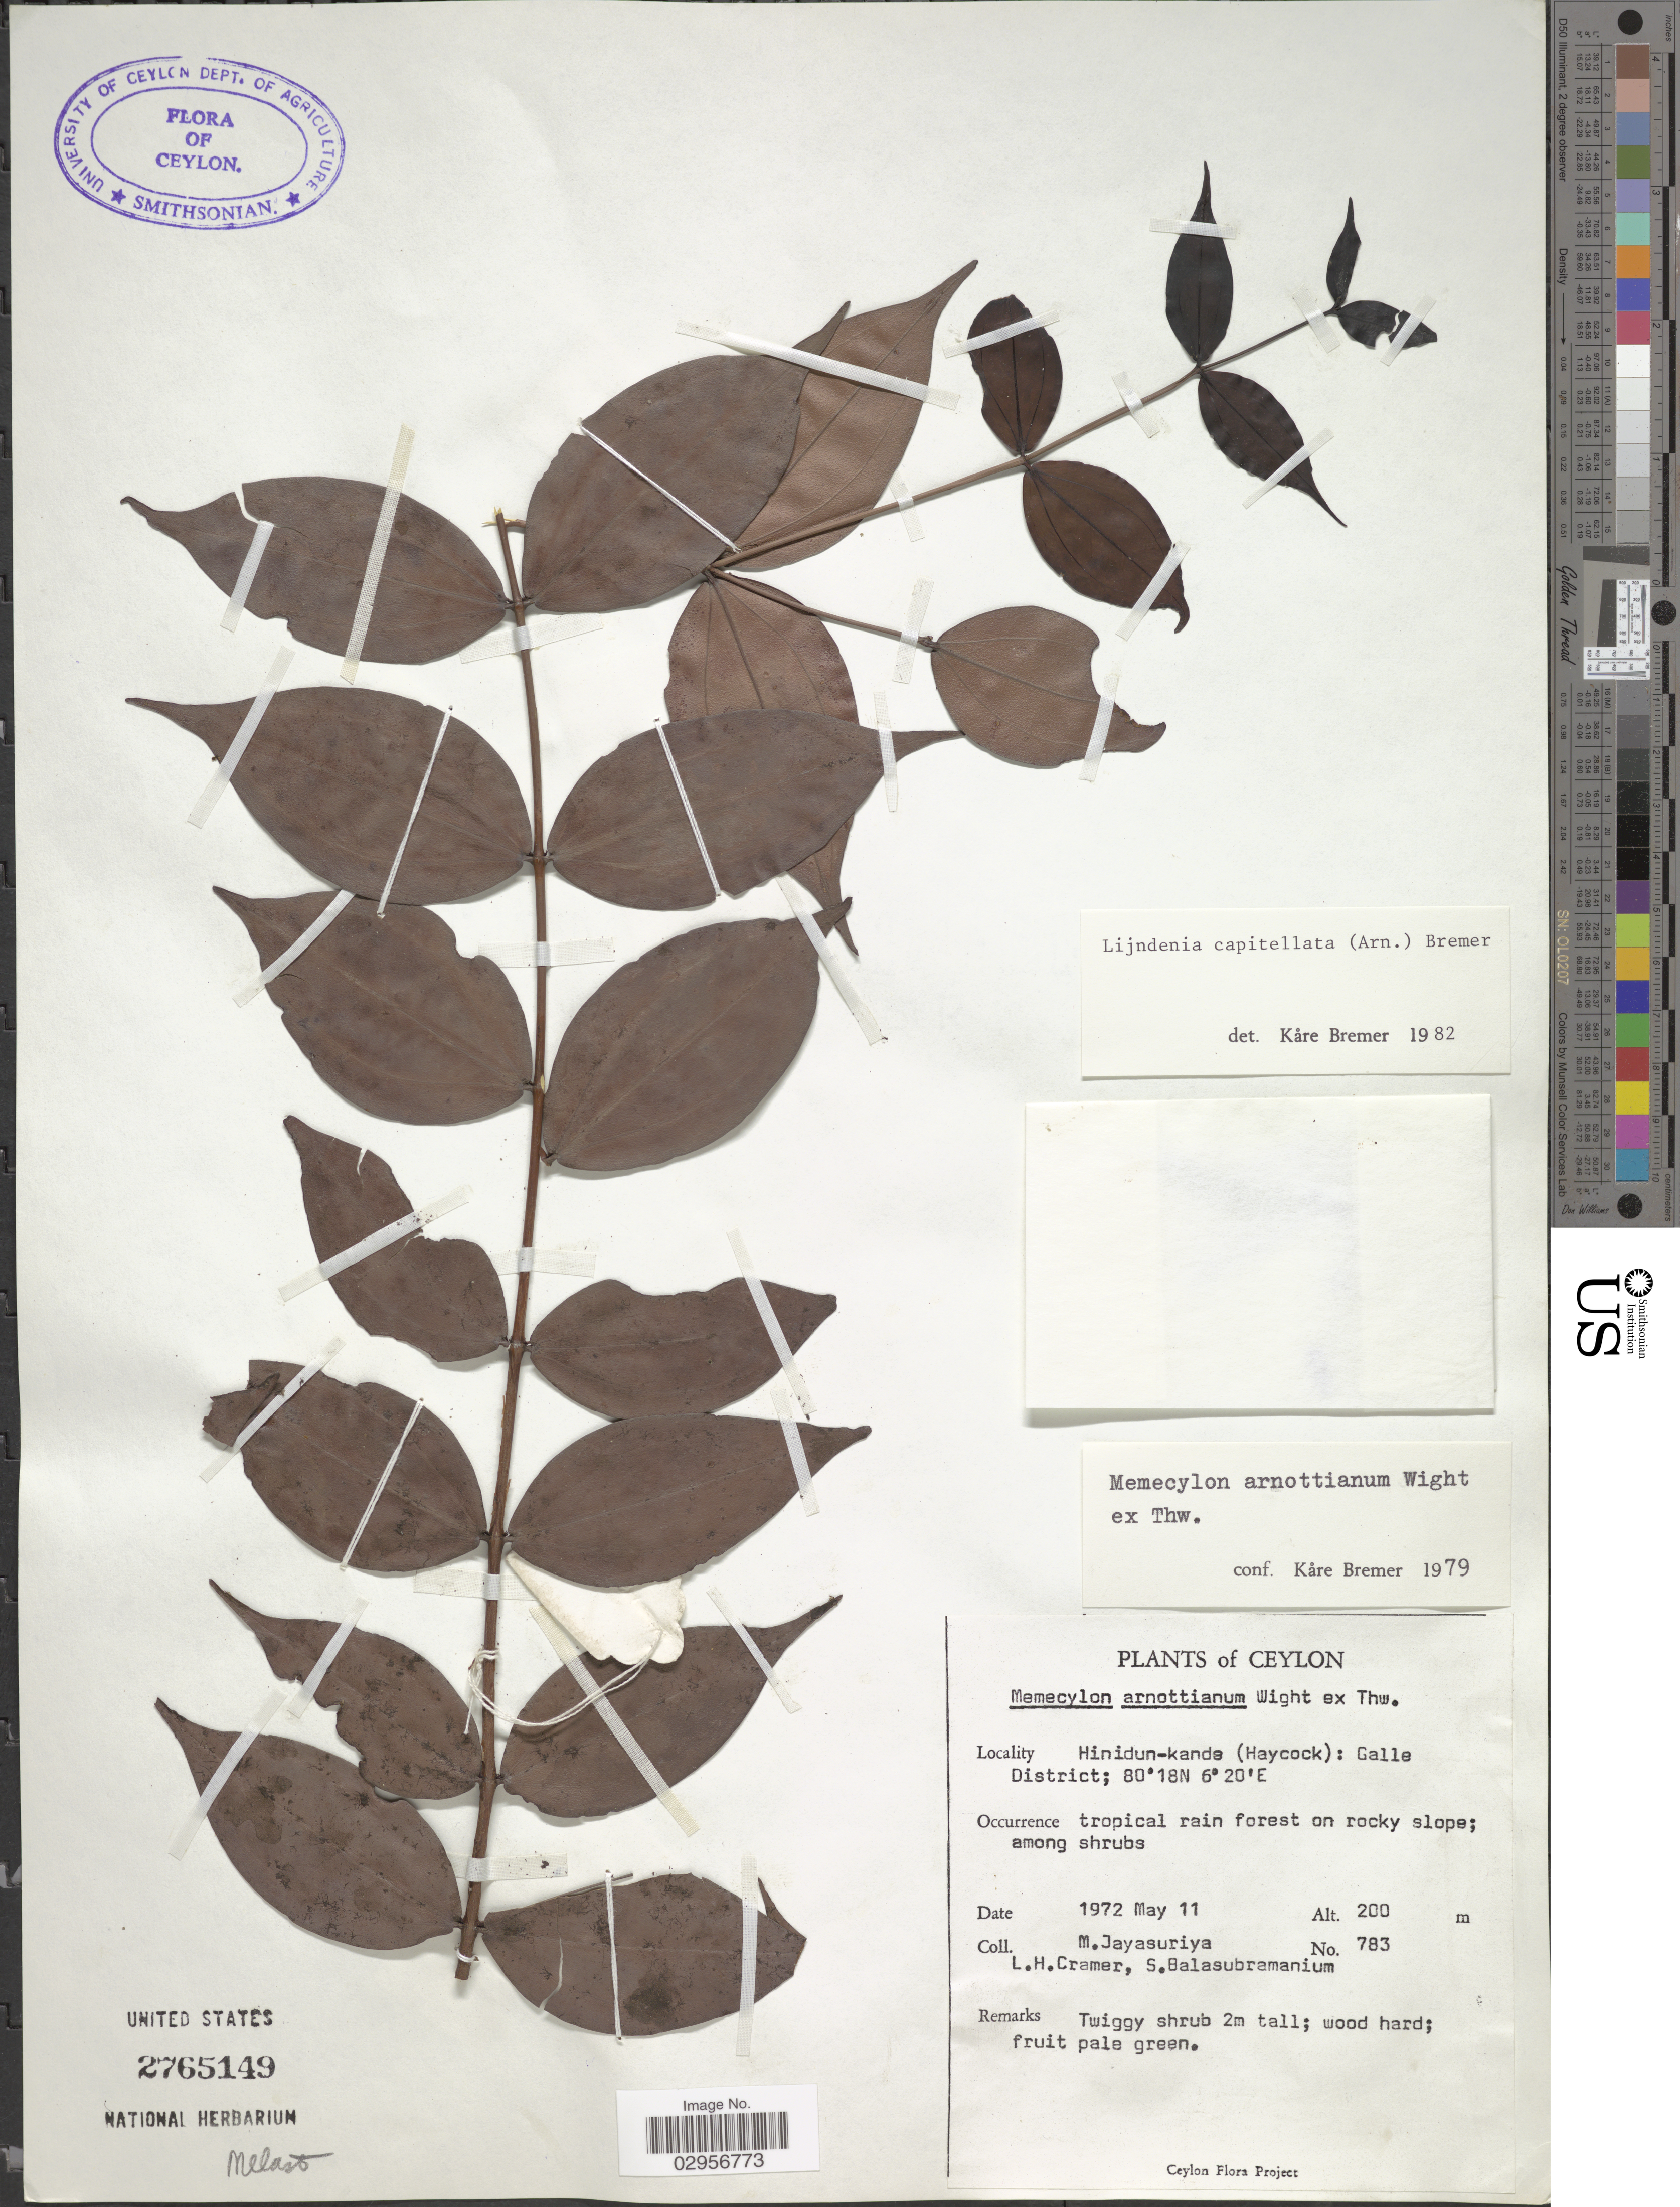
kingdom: Plantae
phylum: Tracheophyta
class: Magnoliopsida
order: Myrtales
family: Melastomataceae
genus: Lijndenia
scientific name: Lijndenia capitellata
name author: K. Bremer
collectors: M. Jayasuriya, L. H. Cramer & S. Balasubramanium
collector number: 783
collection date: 1972-05-11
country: Sri Lanka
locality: Ceylon, Hinidun-kande (Haycock): Galle District.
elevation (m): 200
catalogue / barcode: US 2765149